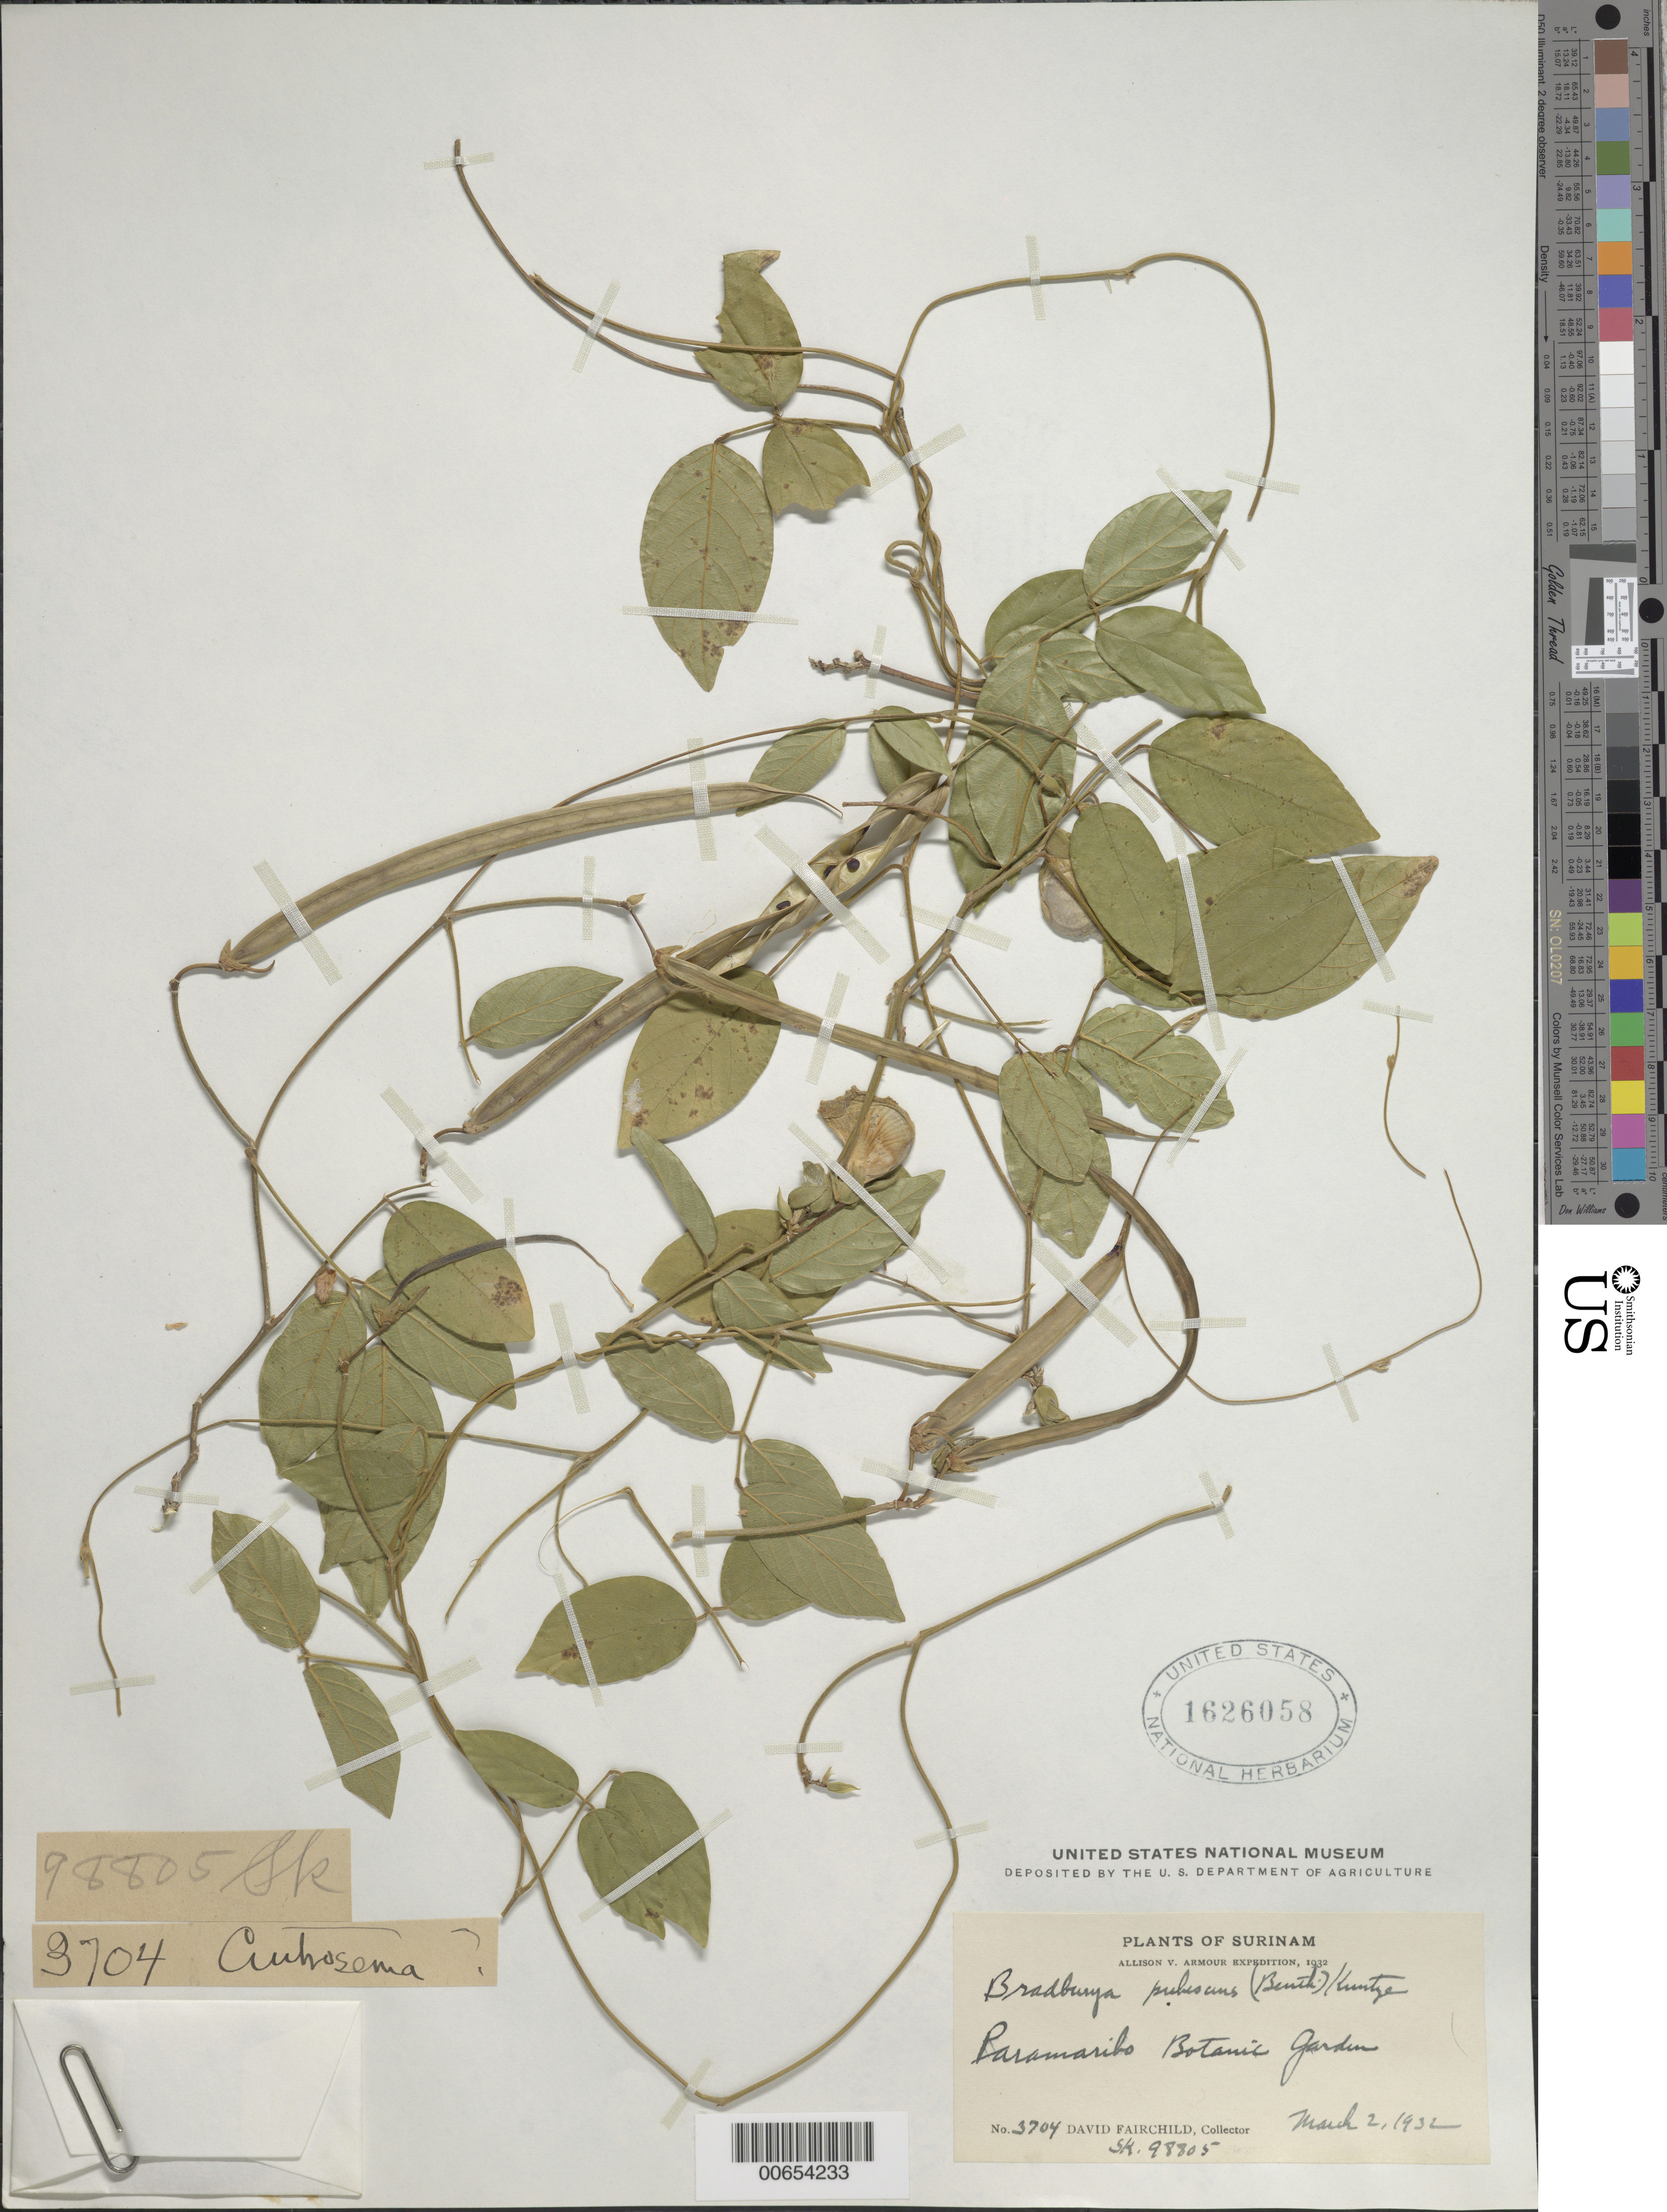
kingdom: Plantae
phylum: Tracheophyta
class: Magnoliopsida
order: Fabales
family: Fabaceae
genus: Centrosema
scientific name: Centrosema pubescens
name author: Benth.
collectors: D. G. Fairchild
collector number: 3704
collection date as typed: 2-Mar-32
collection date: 1932-03-02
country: Suriname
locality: Paramaribo, Botanical Gardens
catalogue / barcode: US 1626058